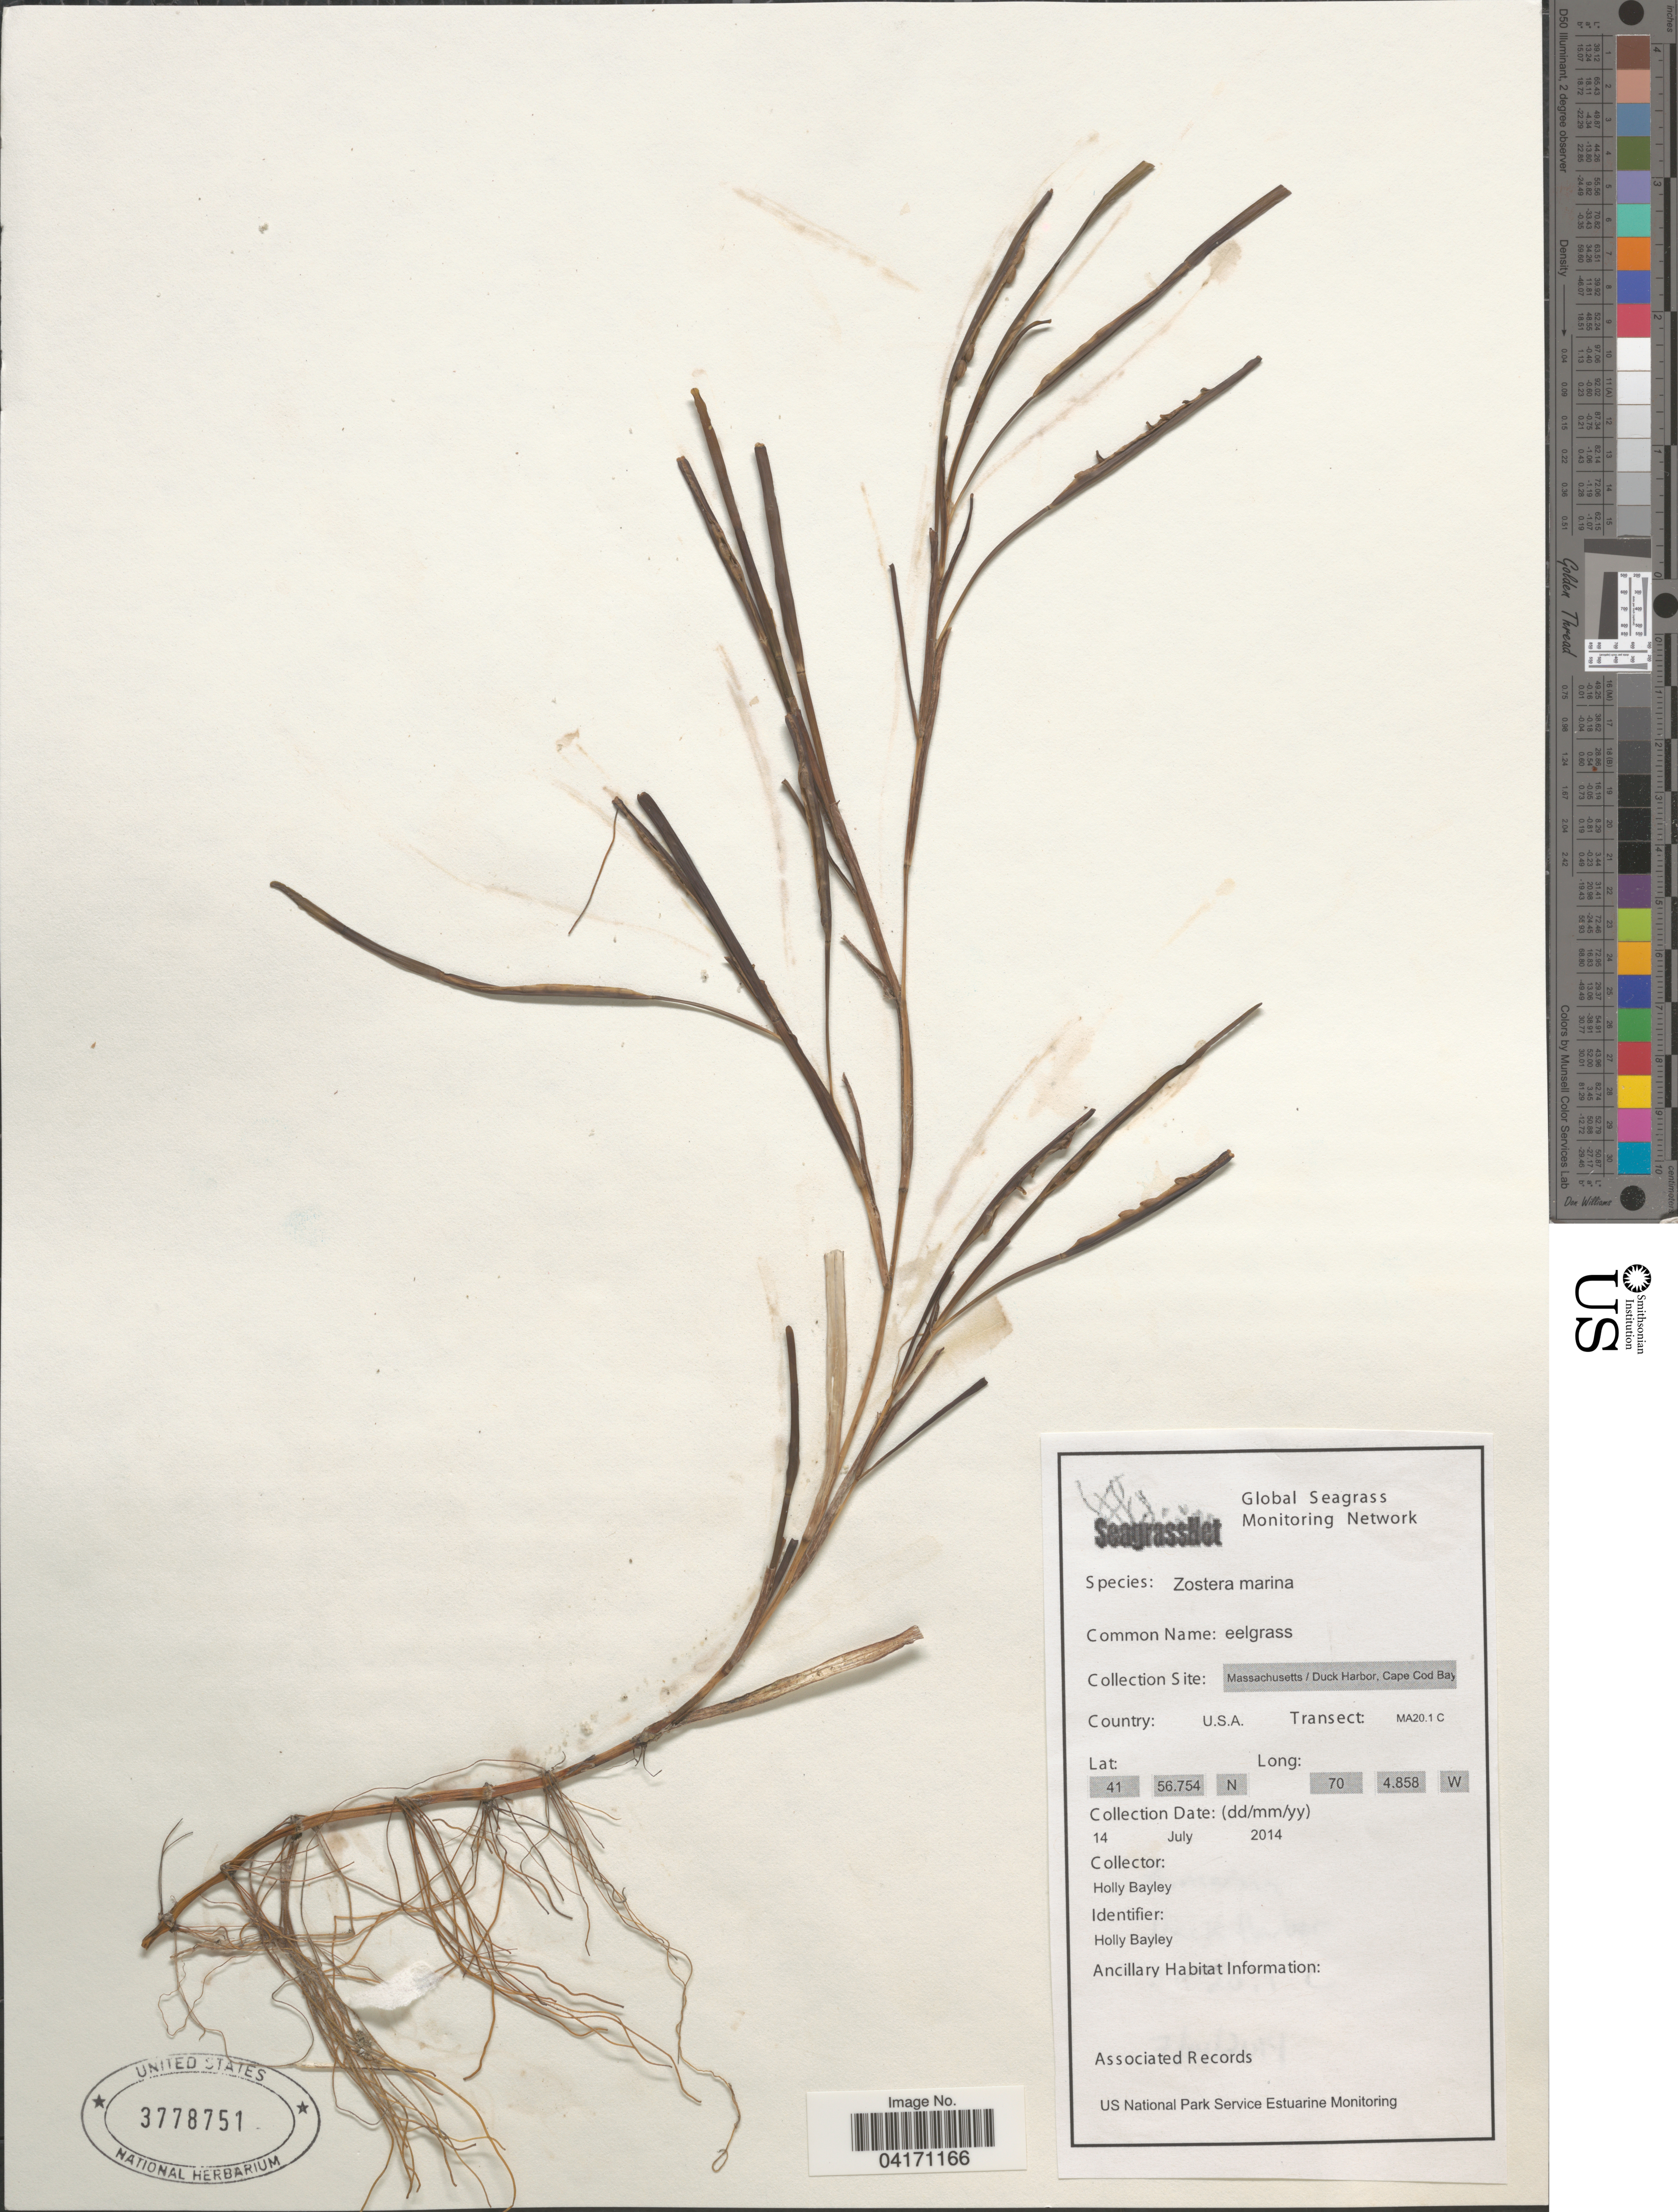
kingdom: Plantae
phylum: Tracheophyta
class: Liliopsida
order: Alismatales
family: Zosteraceae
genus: Zostera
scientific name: Zostera marina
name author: L.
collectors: H. Bayley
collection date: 2014-07-14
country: United States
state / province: Massachusetts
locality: Duck Harbor, Cape Cod Bay. Transect: MA20.1 C.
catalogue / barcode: US 3778751